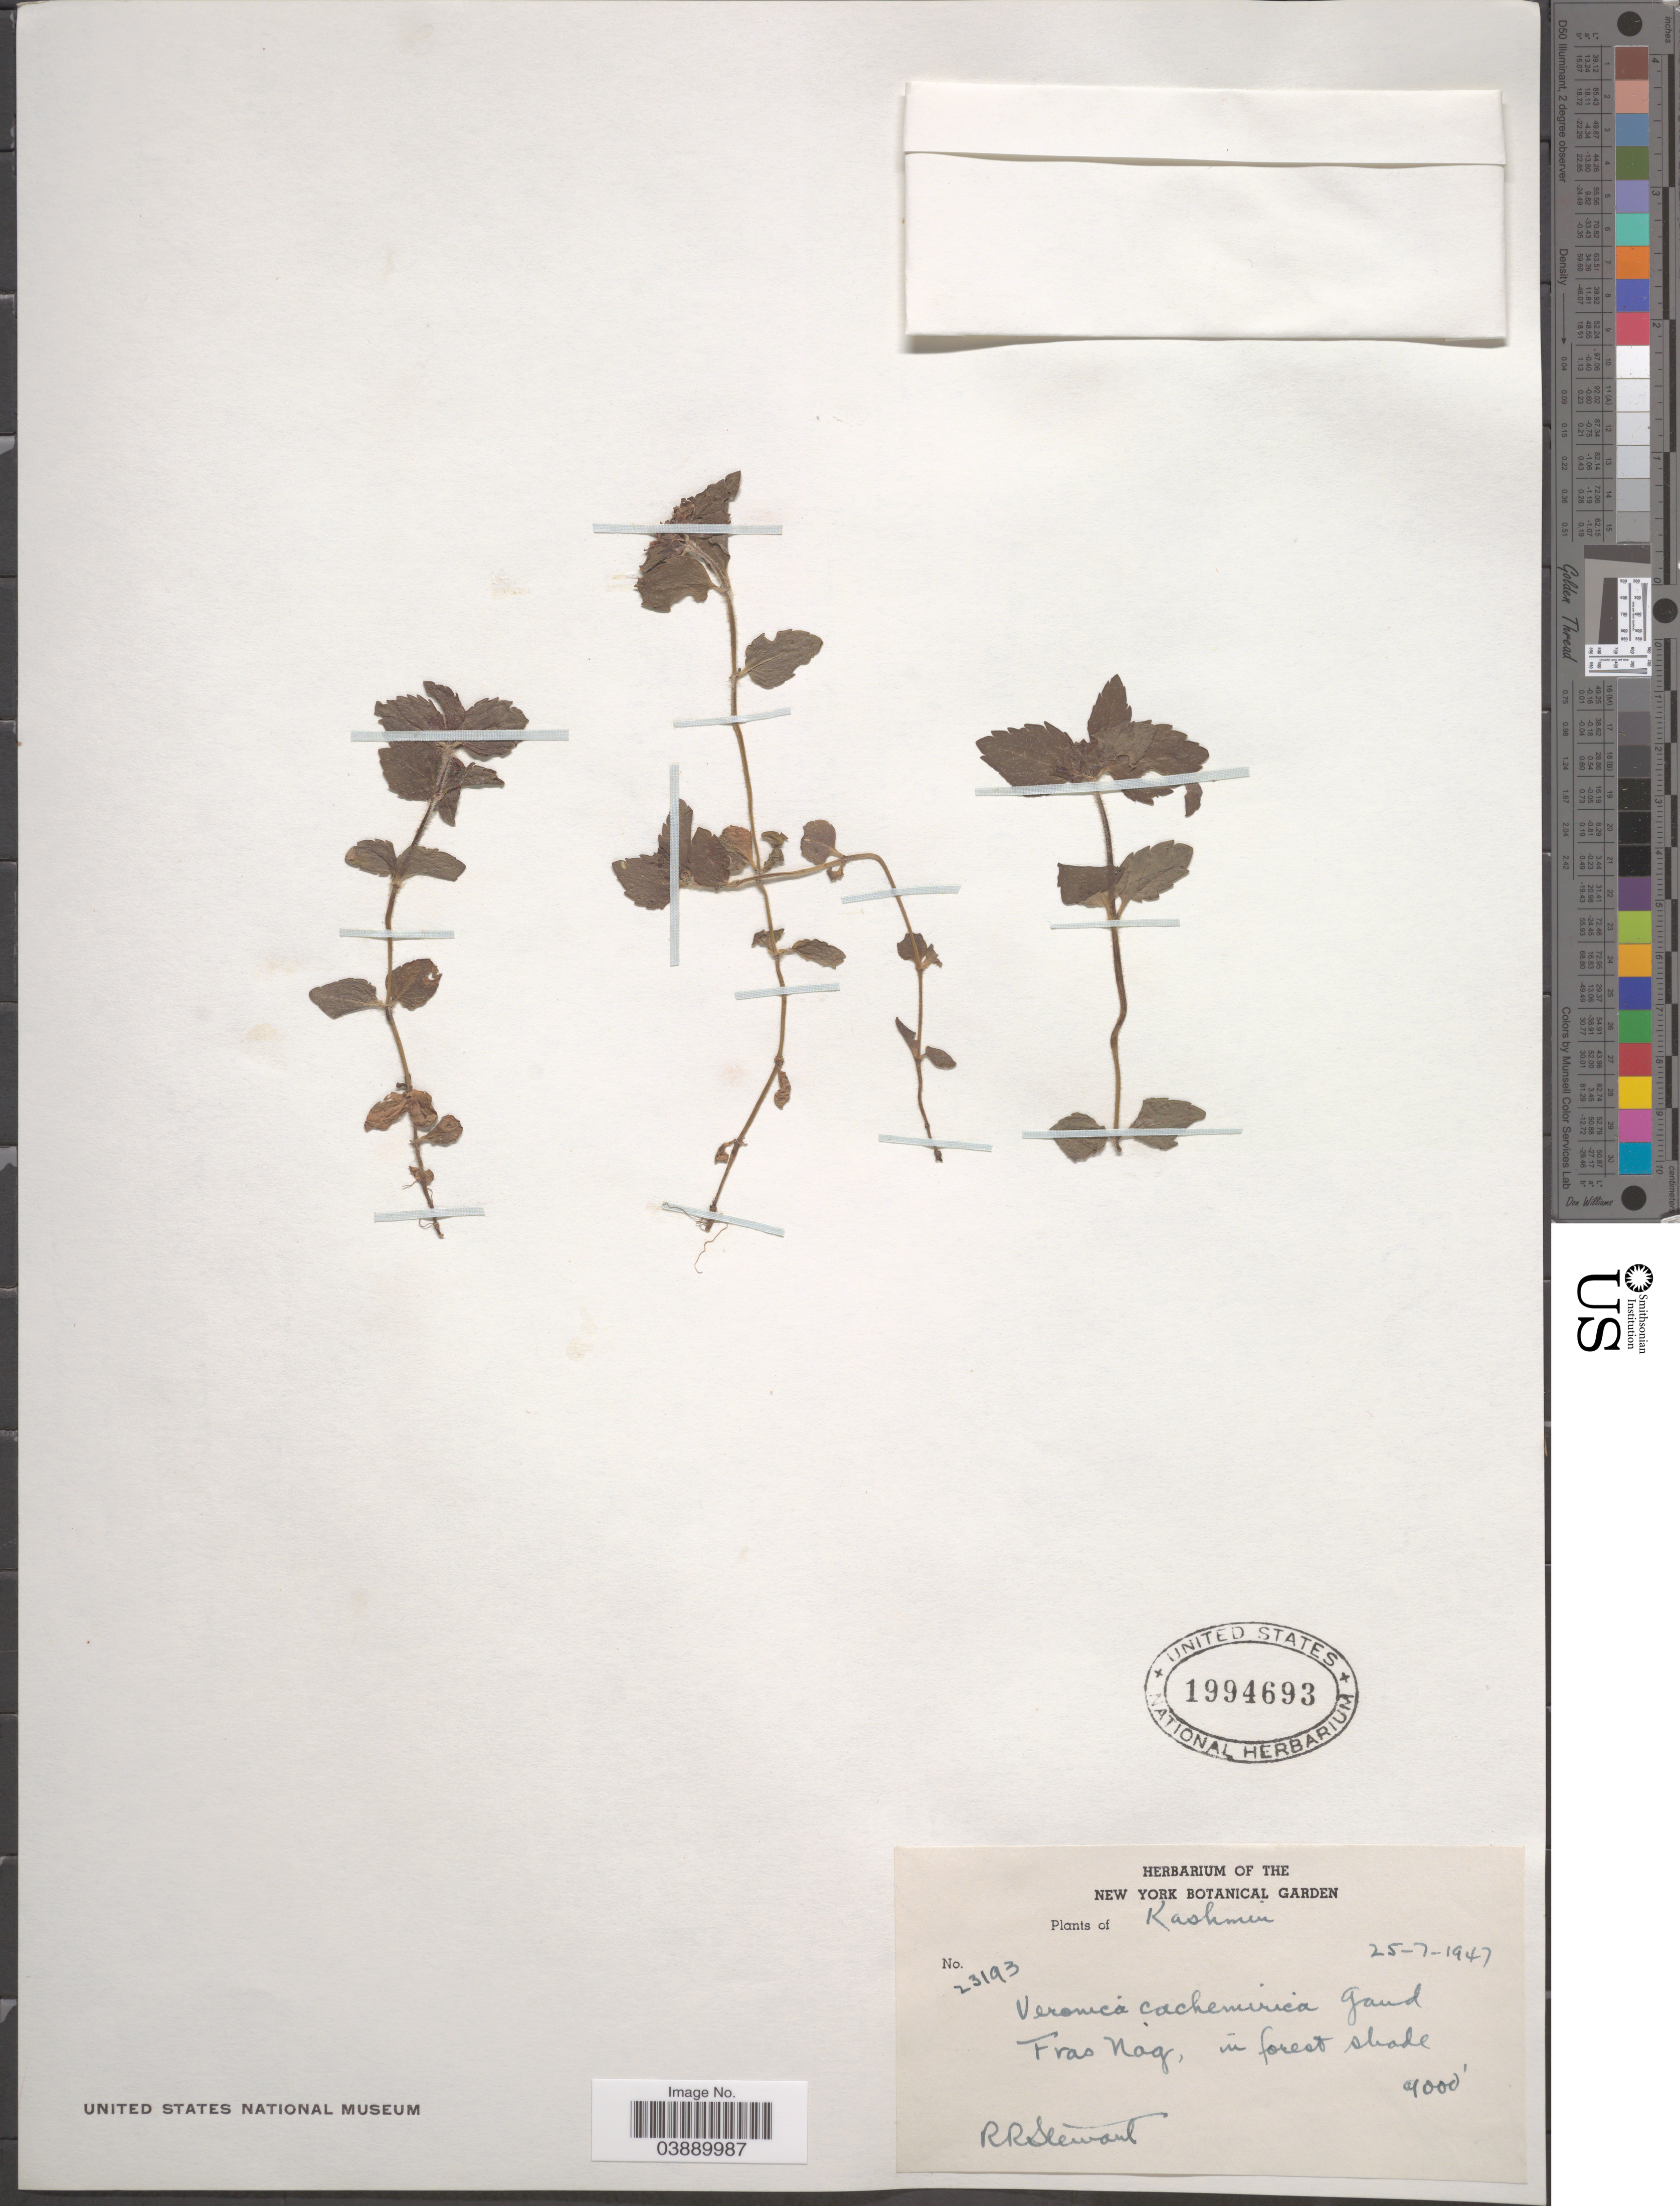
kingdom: Plantae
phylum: Tracheophyta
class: Magnoliopsida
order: Lamiales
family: Plantaginaceae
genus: Veronica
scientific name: Veronica cachemirica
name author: Gand.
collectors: R. Stewart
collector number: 23193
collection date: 1947-07-25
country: India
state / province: Jammu and Kashmir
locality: Kashmir. Fras Nog.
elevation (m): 2743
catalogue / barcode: US 1994693